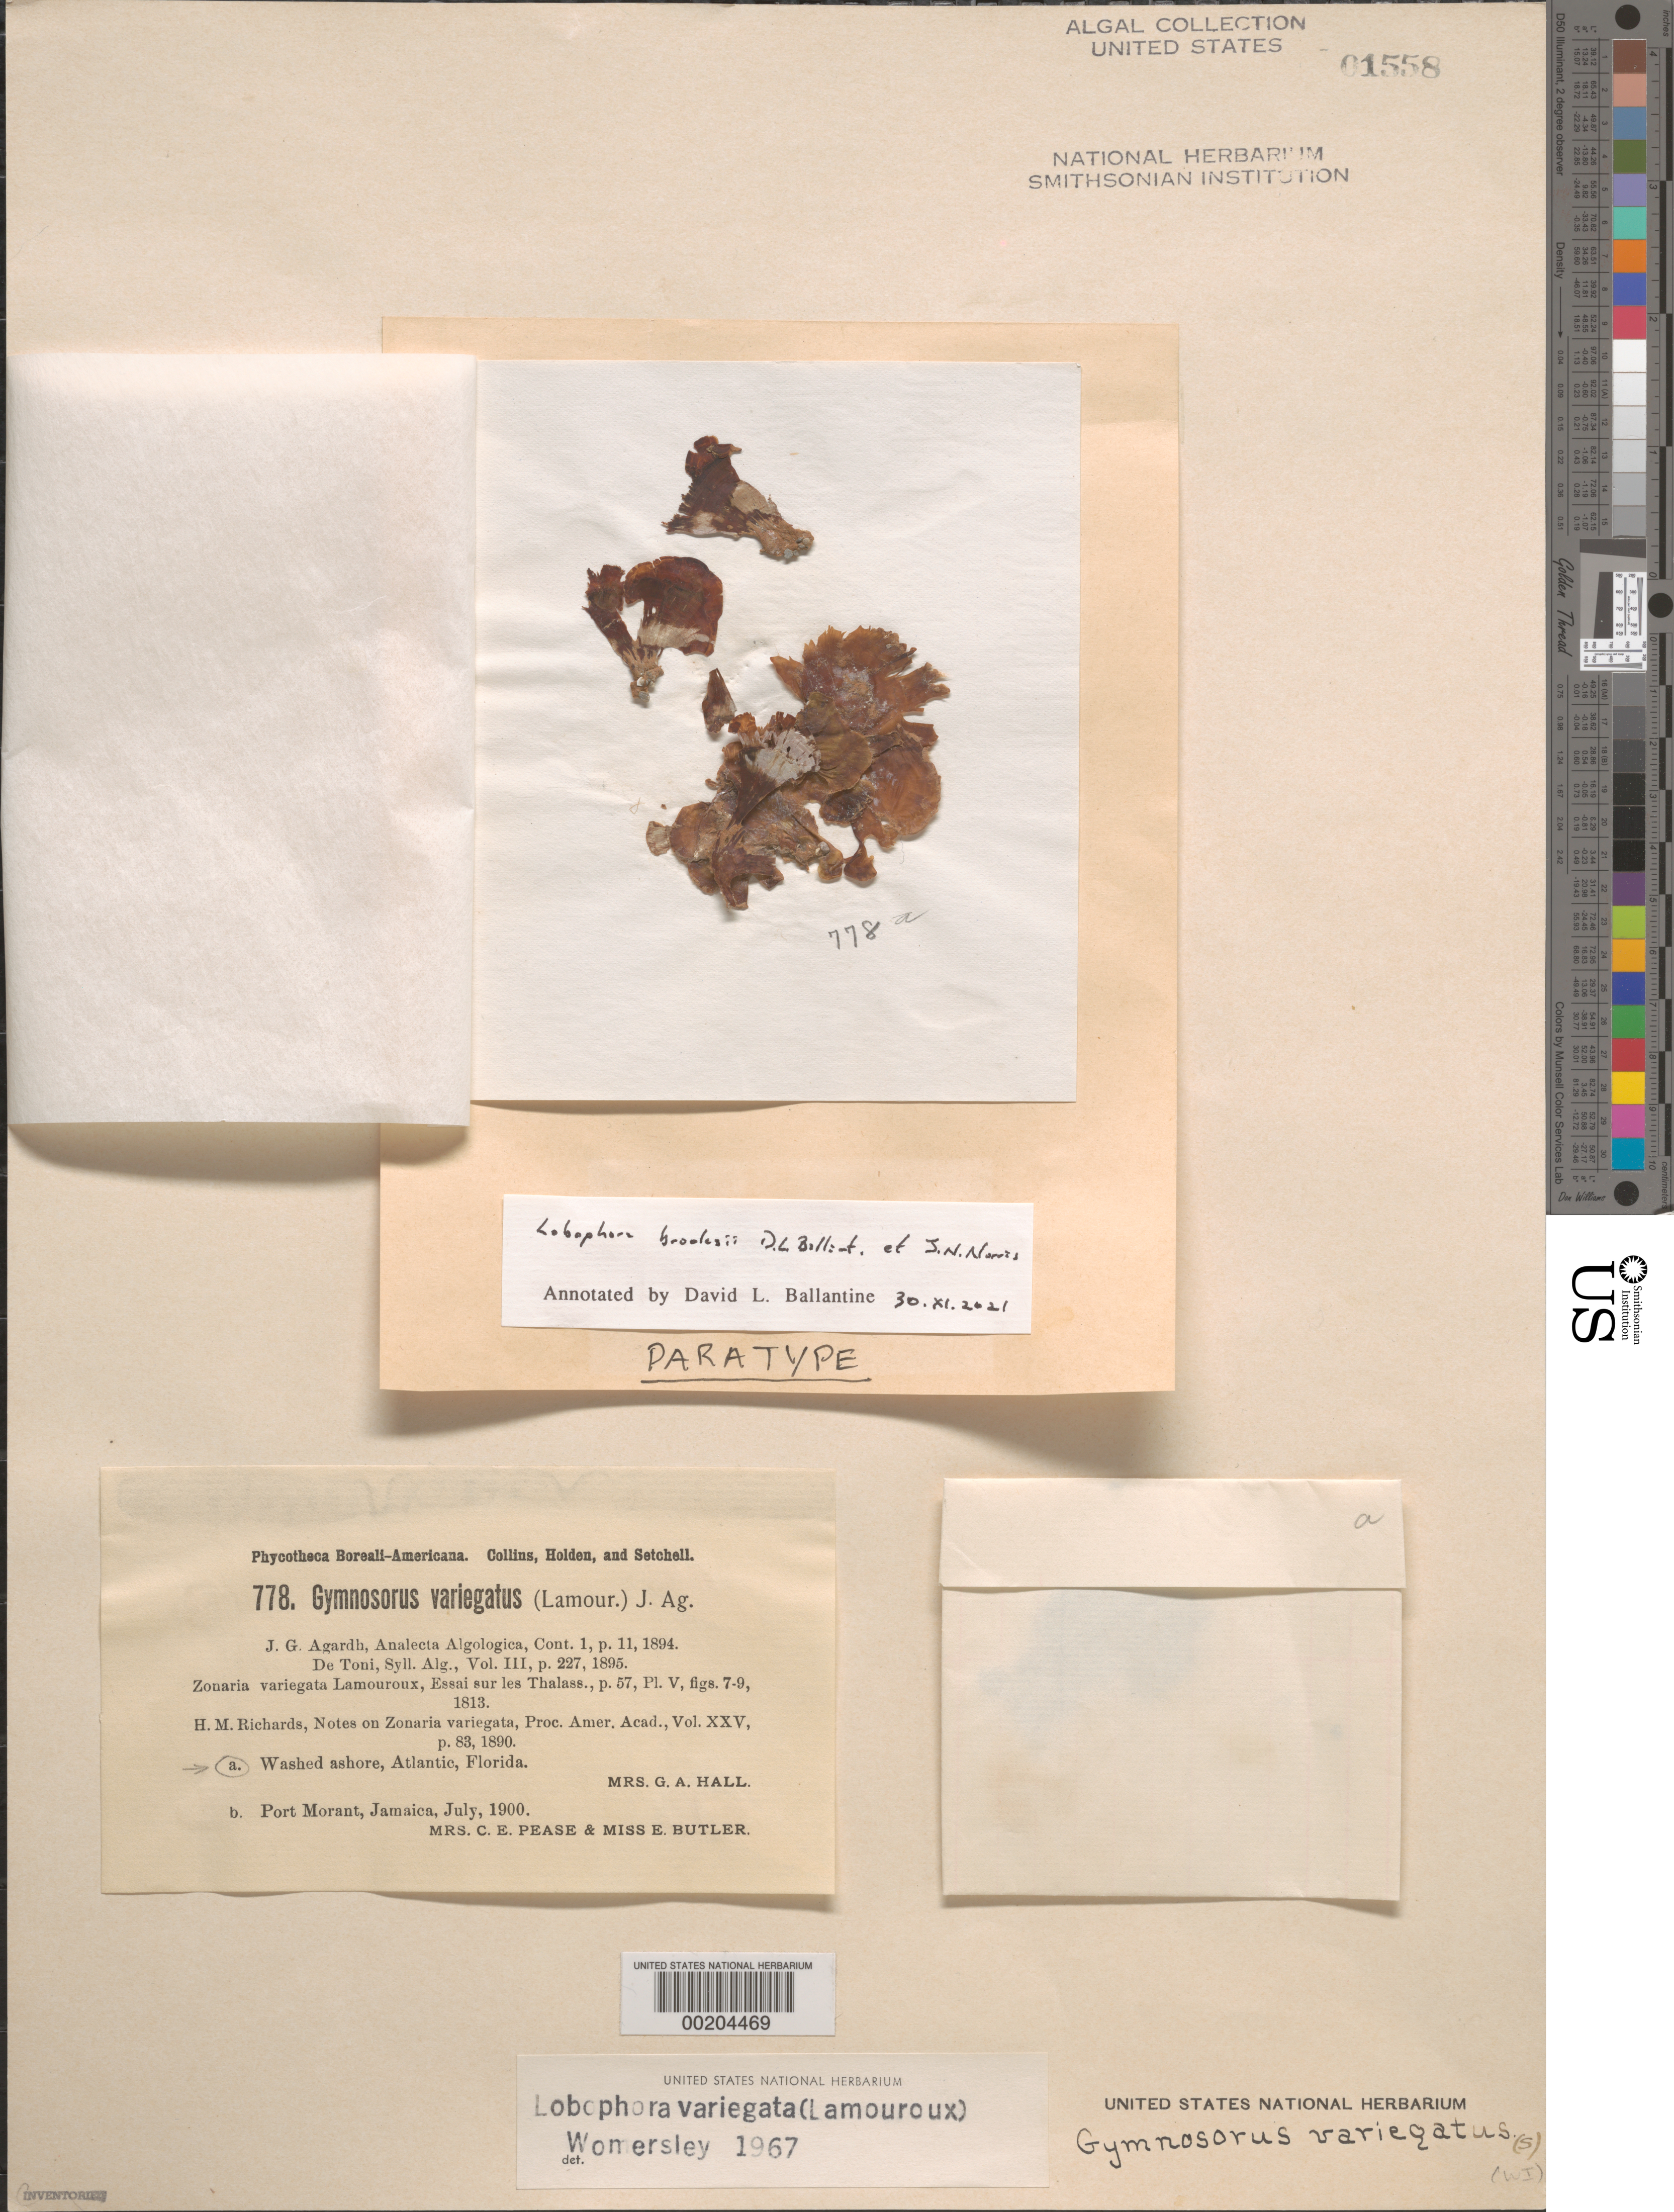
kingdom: Chromista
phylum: Ochrophyta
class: Phaeophyceae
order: Dictyotales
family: Dictyotaceae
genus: Lobophora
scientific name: Lobophora brooksii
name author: D.L.Ballantine & J.N. Norris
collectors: Mrs. Hall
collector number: PB-A 778a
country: United States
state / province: Florida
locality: Atlantic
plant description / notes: Collins, Holden & Setchell, Phycotheca Boreali-Americana, as Gymnosorus variegatus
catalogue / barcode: US 1558